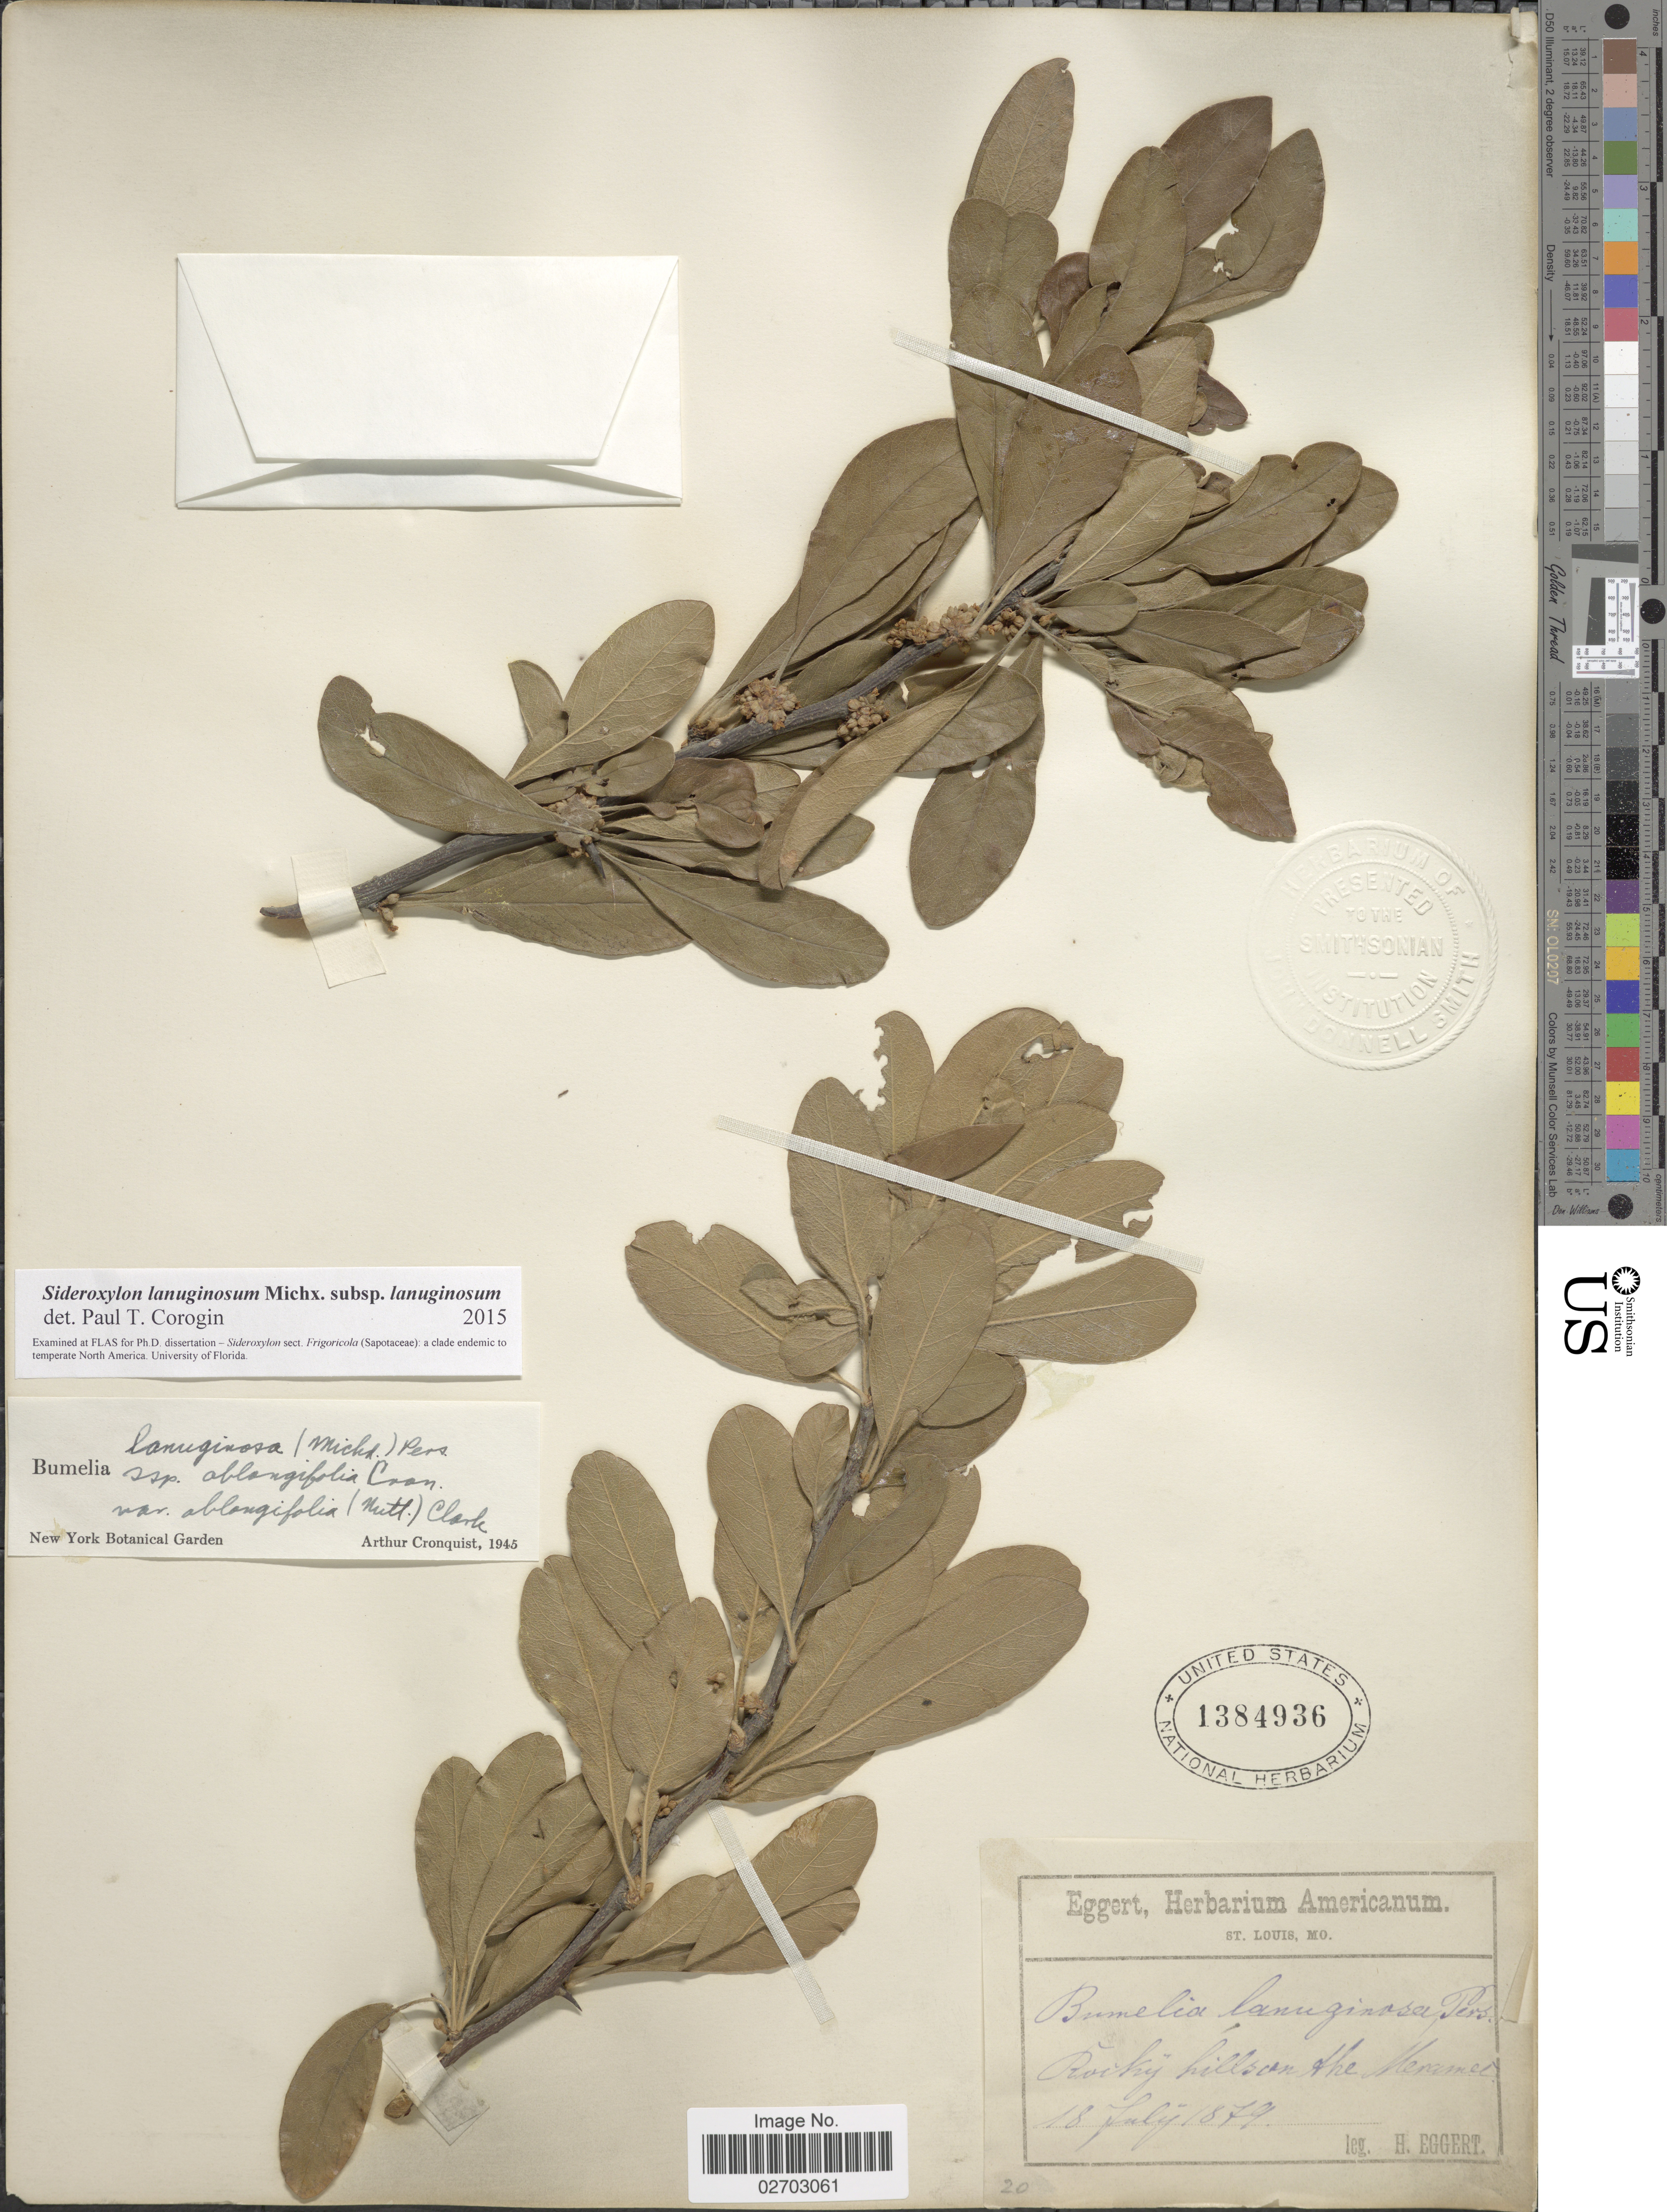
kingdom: Plantae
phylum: Tracheophyta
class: Magnoliopsida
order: Ericales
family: Sapotaceae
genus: Sideroxylon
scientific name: Sideroxylon lanuginosum subsp. lanuginosum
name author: Michx.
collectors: H. Eggert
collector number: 20?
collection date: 1879-07-18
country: United States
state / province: Missouri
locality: Rocky hills on the Meramec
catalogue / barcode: US 1384936